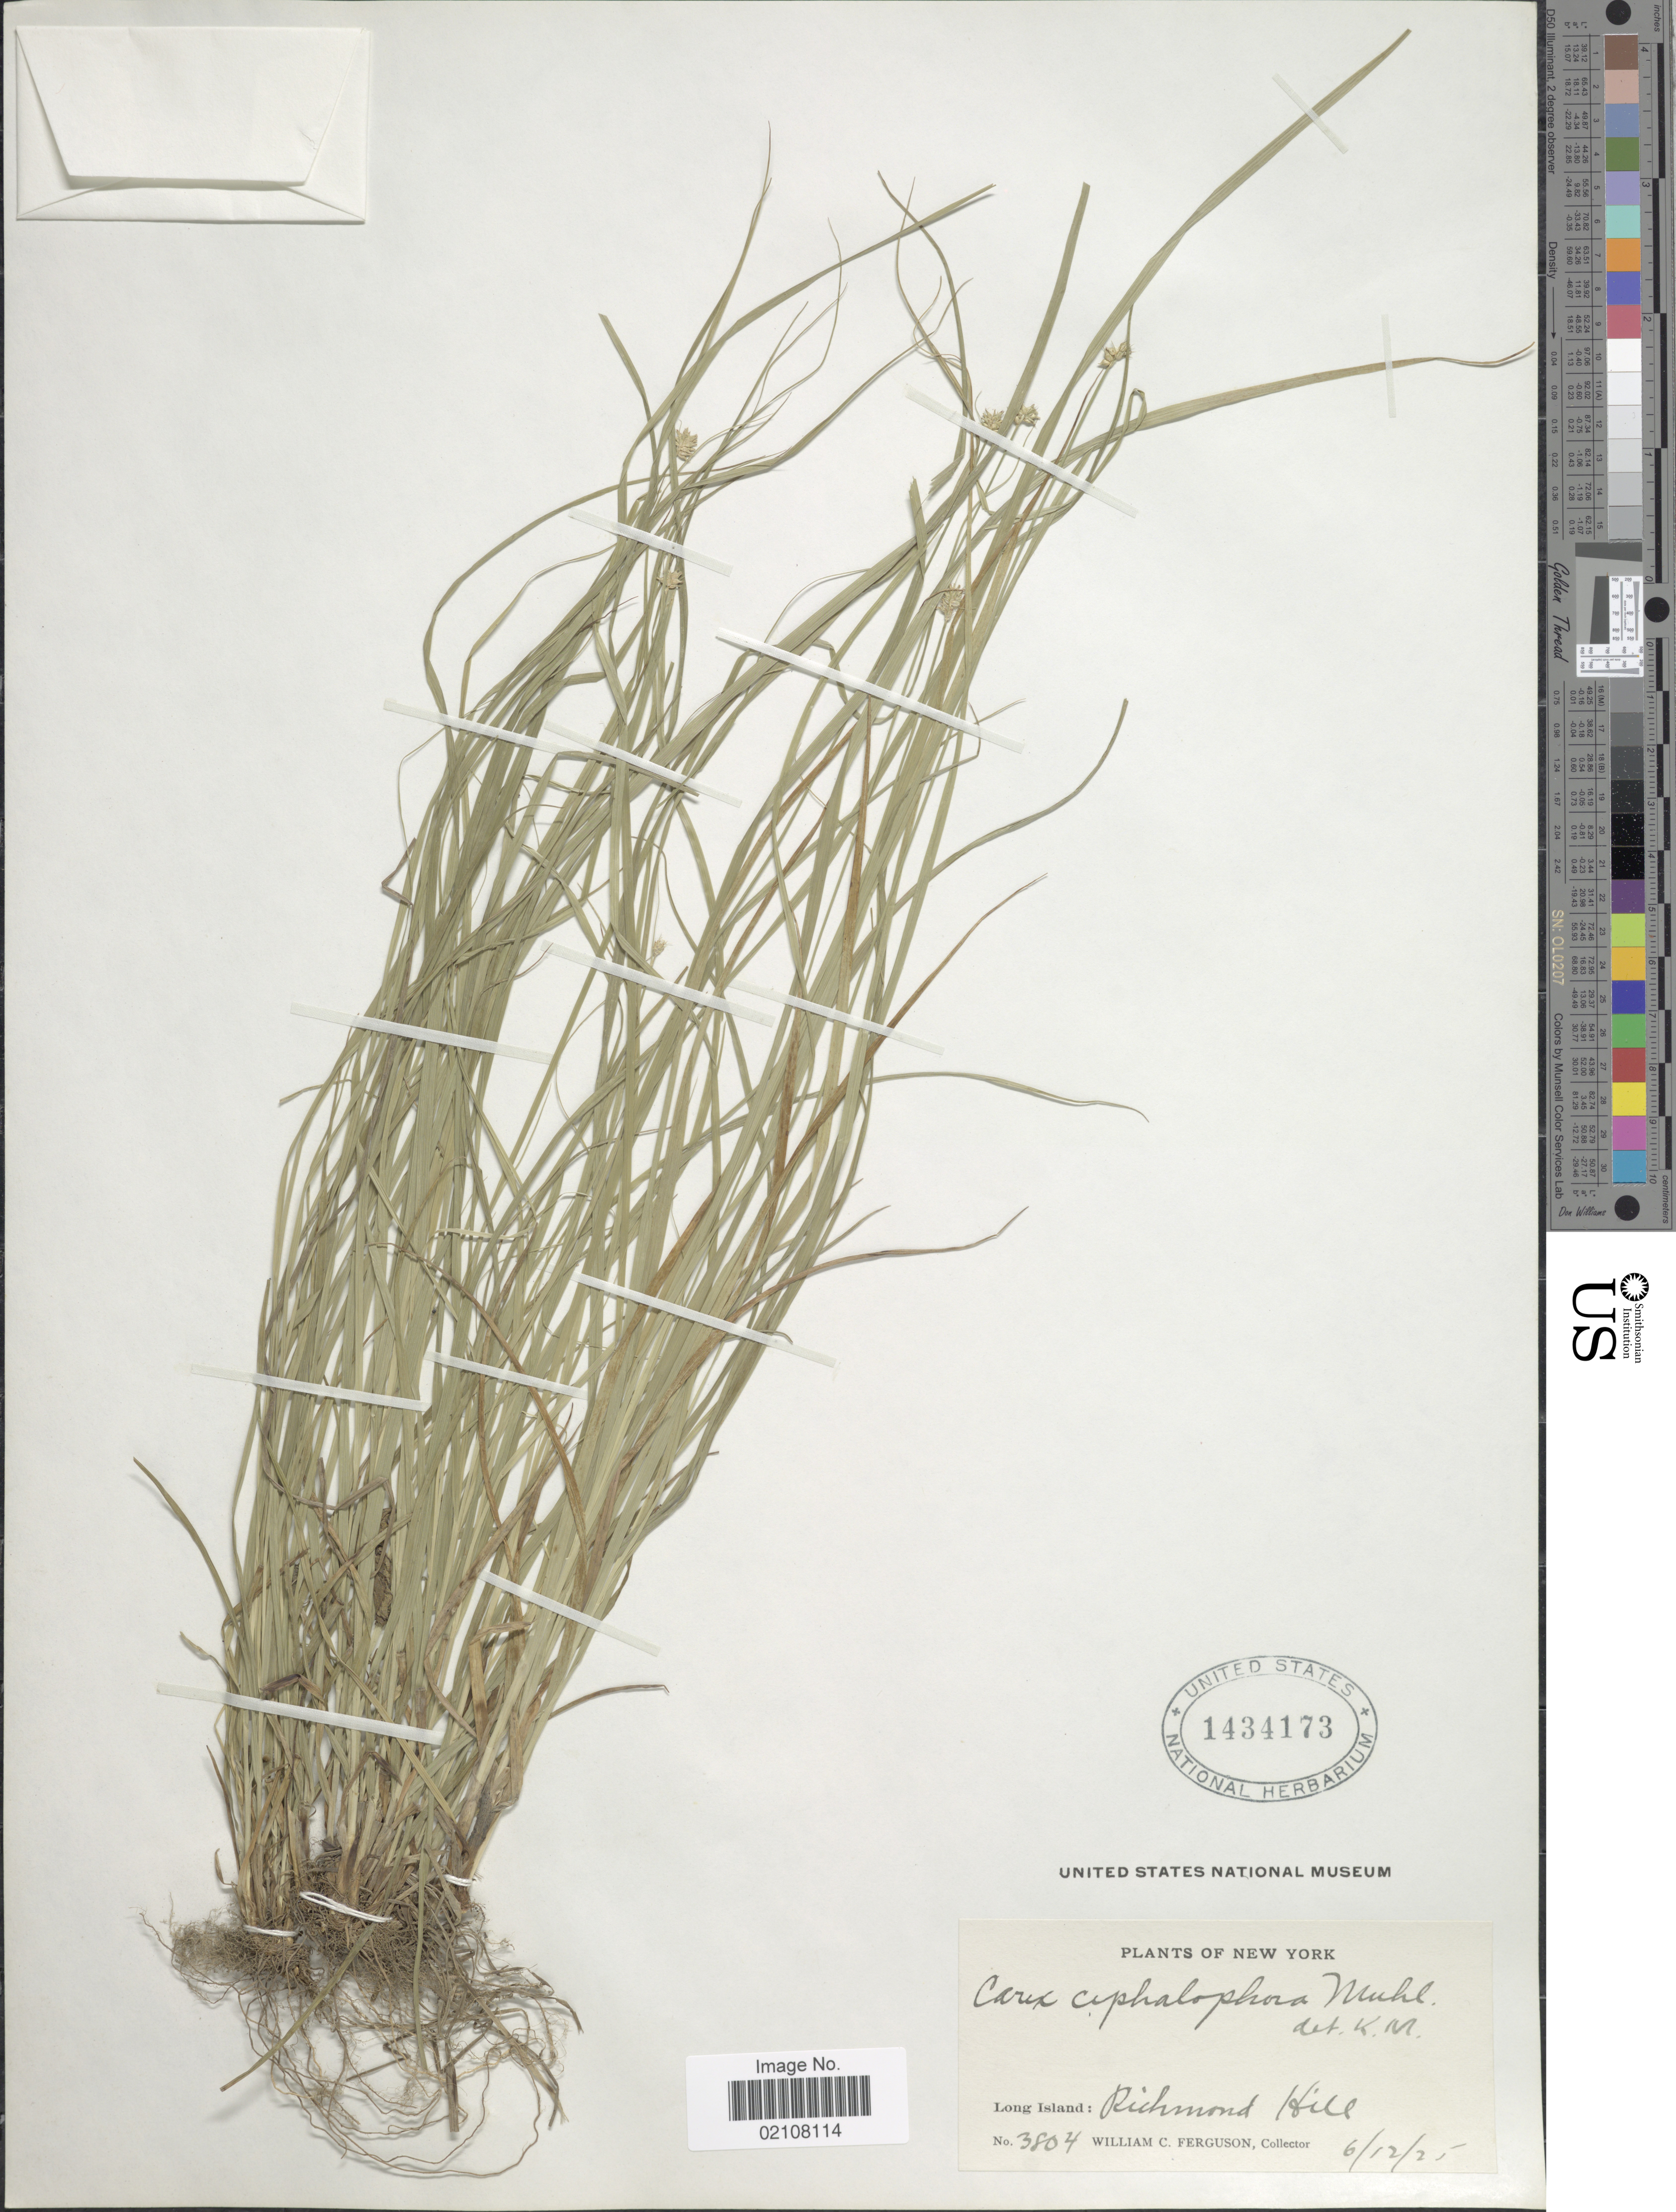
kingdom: Plantae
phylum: Tracheophyta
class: Liliopsida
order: Poales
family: Cyperaceae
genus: Carex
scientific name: Carex cephalophora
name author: Muhl. ex Willd.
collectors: W. Ferguson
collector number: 3804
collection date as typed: Transcribed d/m/y: 12/6/25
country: United States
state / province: New York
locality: Long Island: Richmond Hill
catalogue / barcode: US 1434173